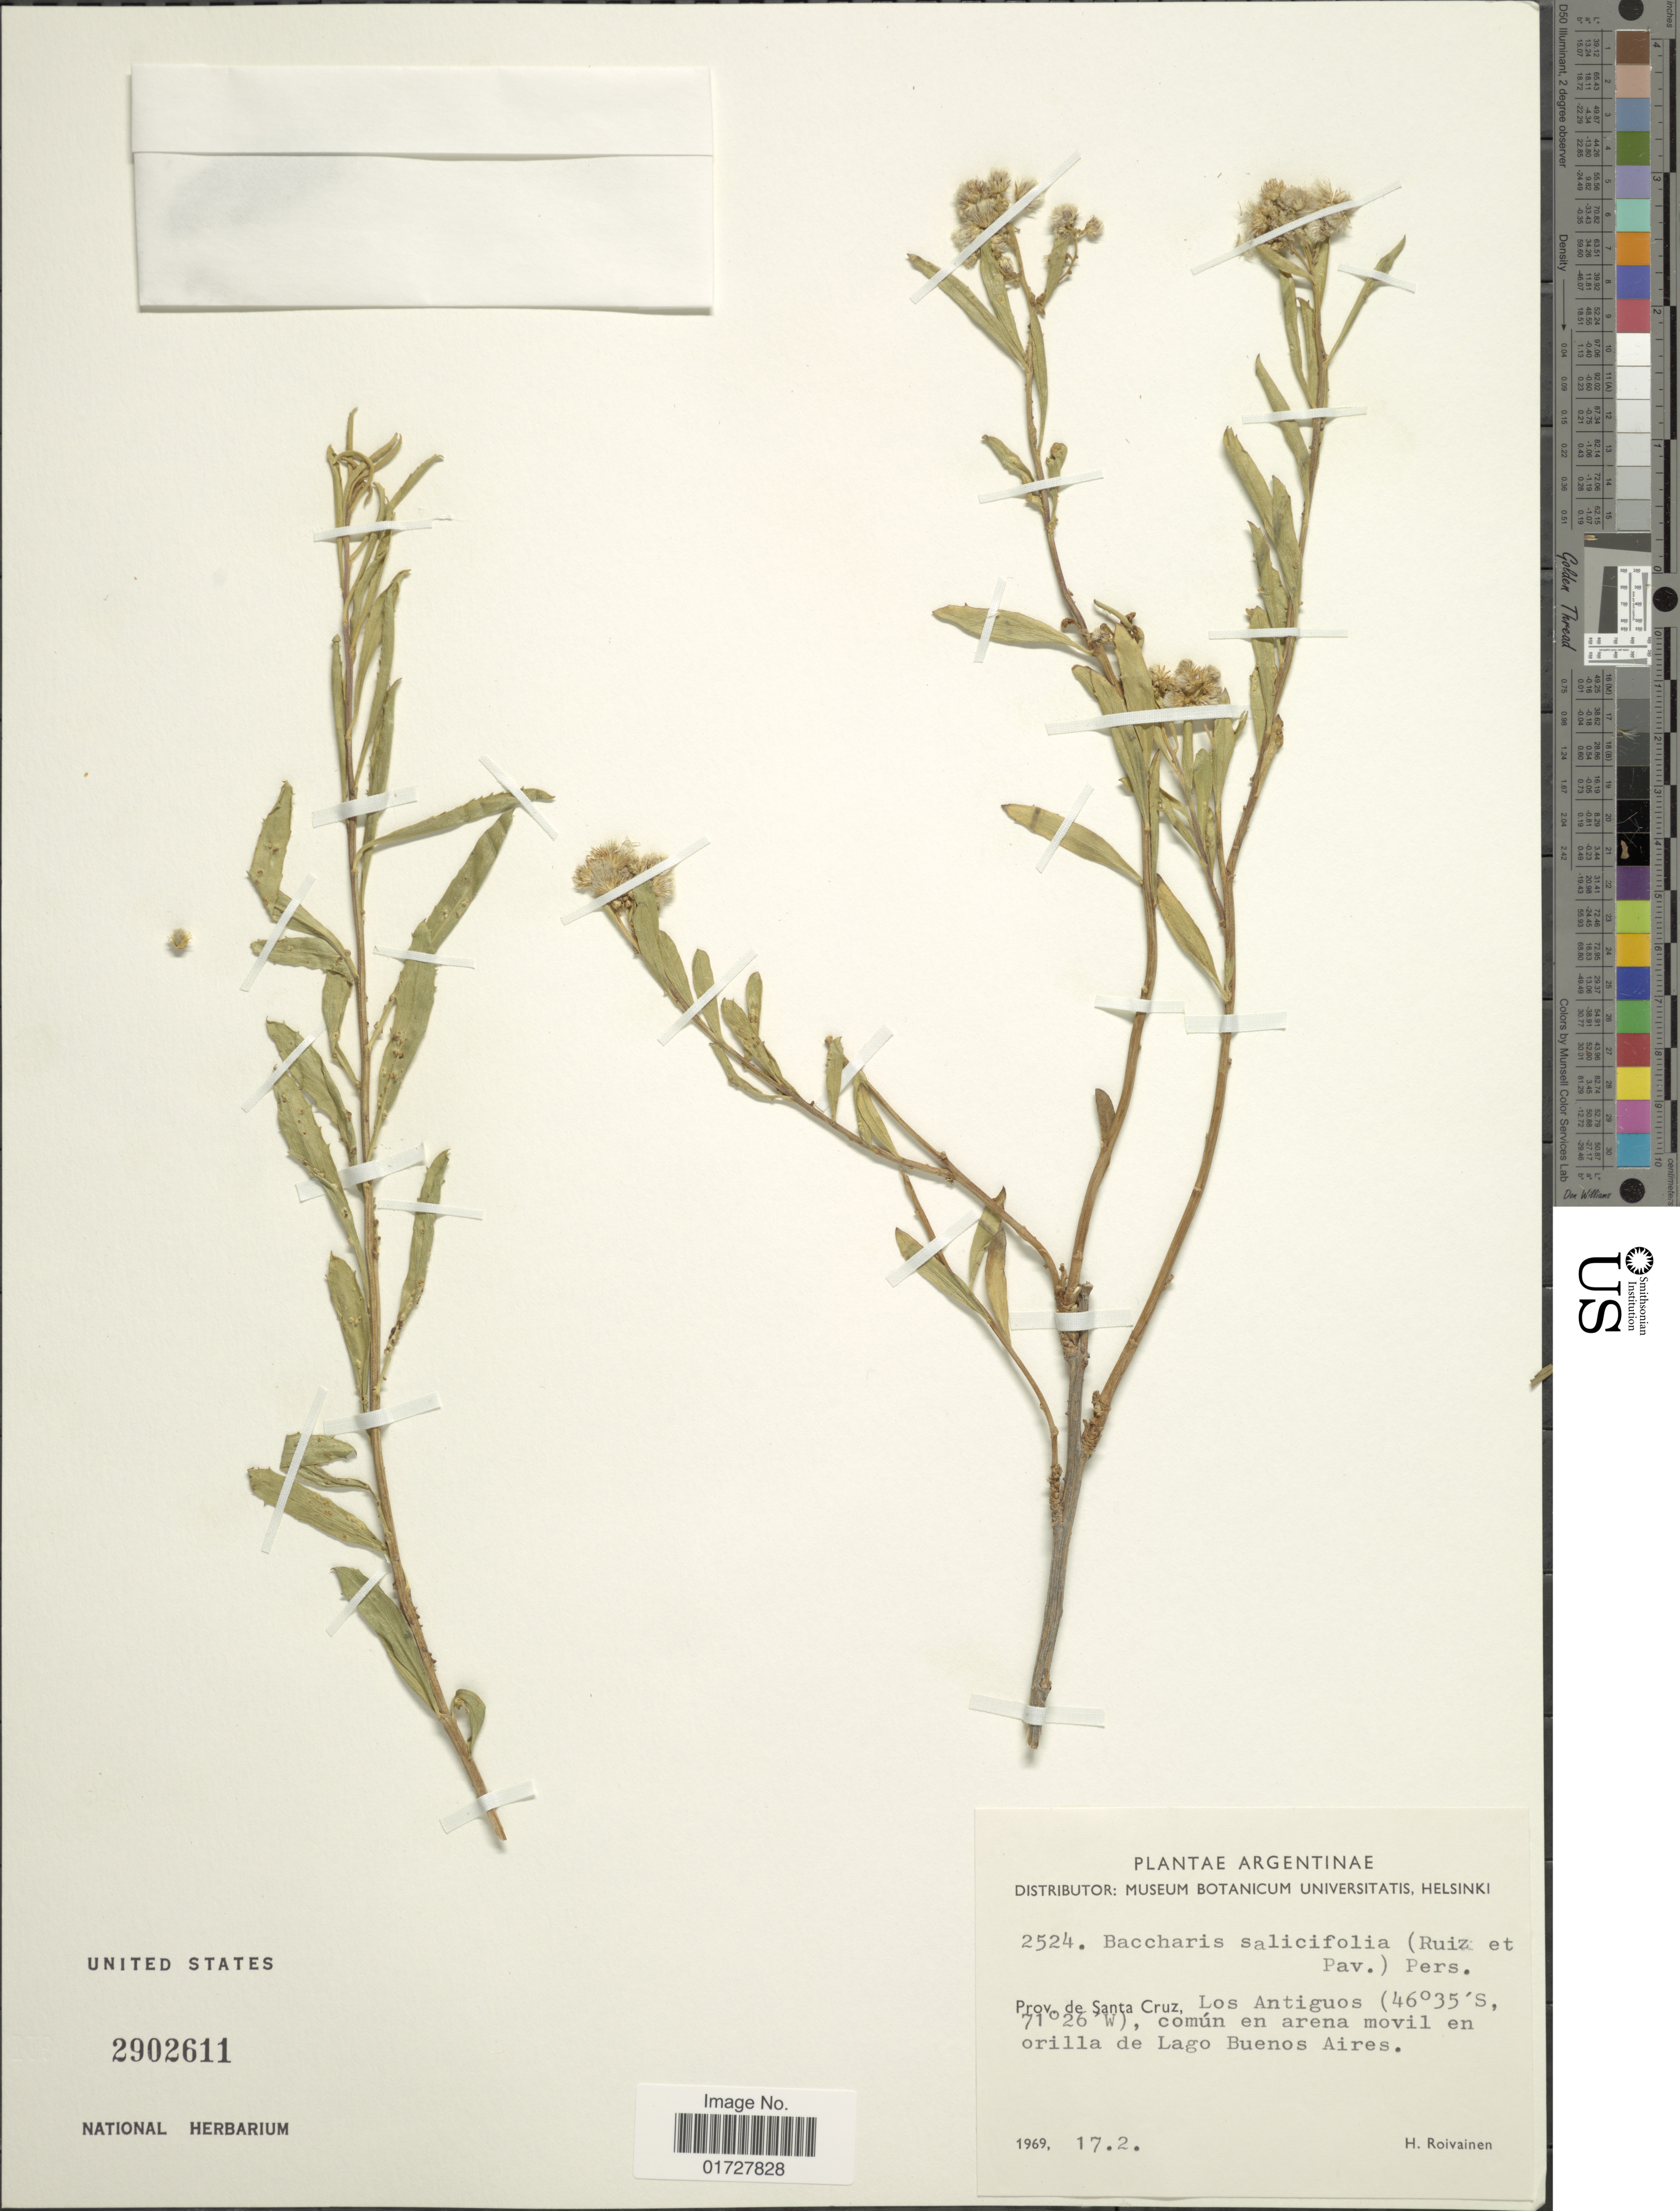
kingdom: Plantae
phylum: Tracheophyta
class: Magnoliopsida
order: Asterales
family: Asteraceae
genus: Baccharis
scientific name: Baccharis salicifolia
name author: (Ruiz & Pav.) Pers.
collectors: H. Roivainen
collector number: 2524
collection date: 1969-02-17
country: Argentina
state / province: Santa Cruz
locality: Los Antiguos, en orilla de Lago Buenos Aires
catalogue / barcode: US 2902611